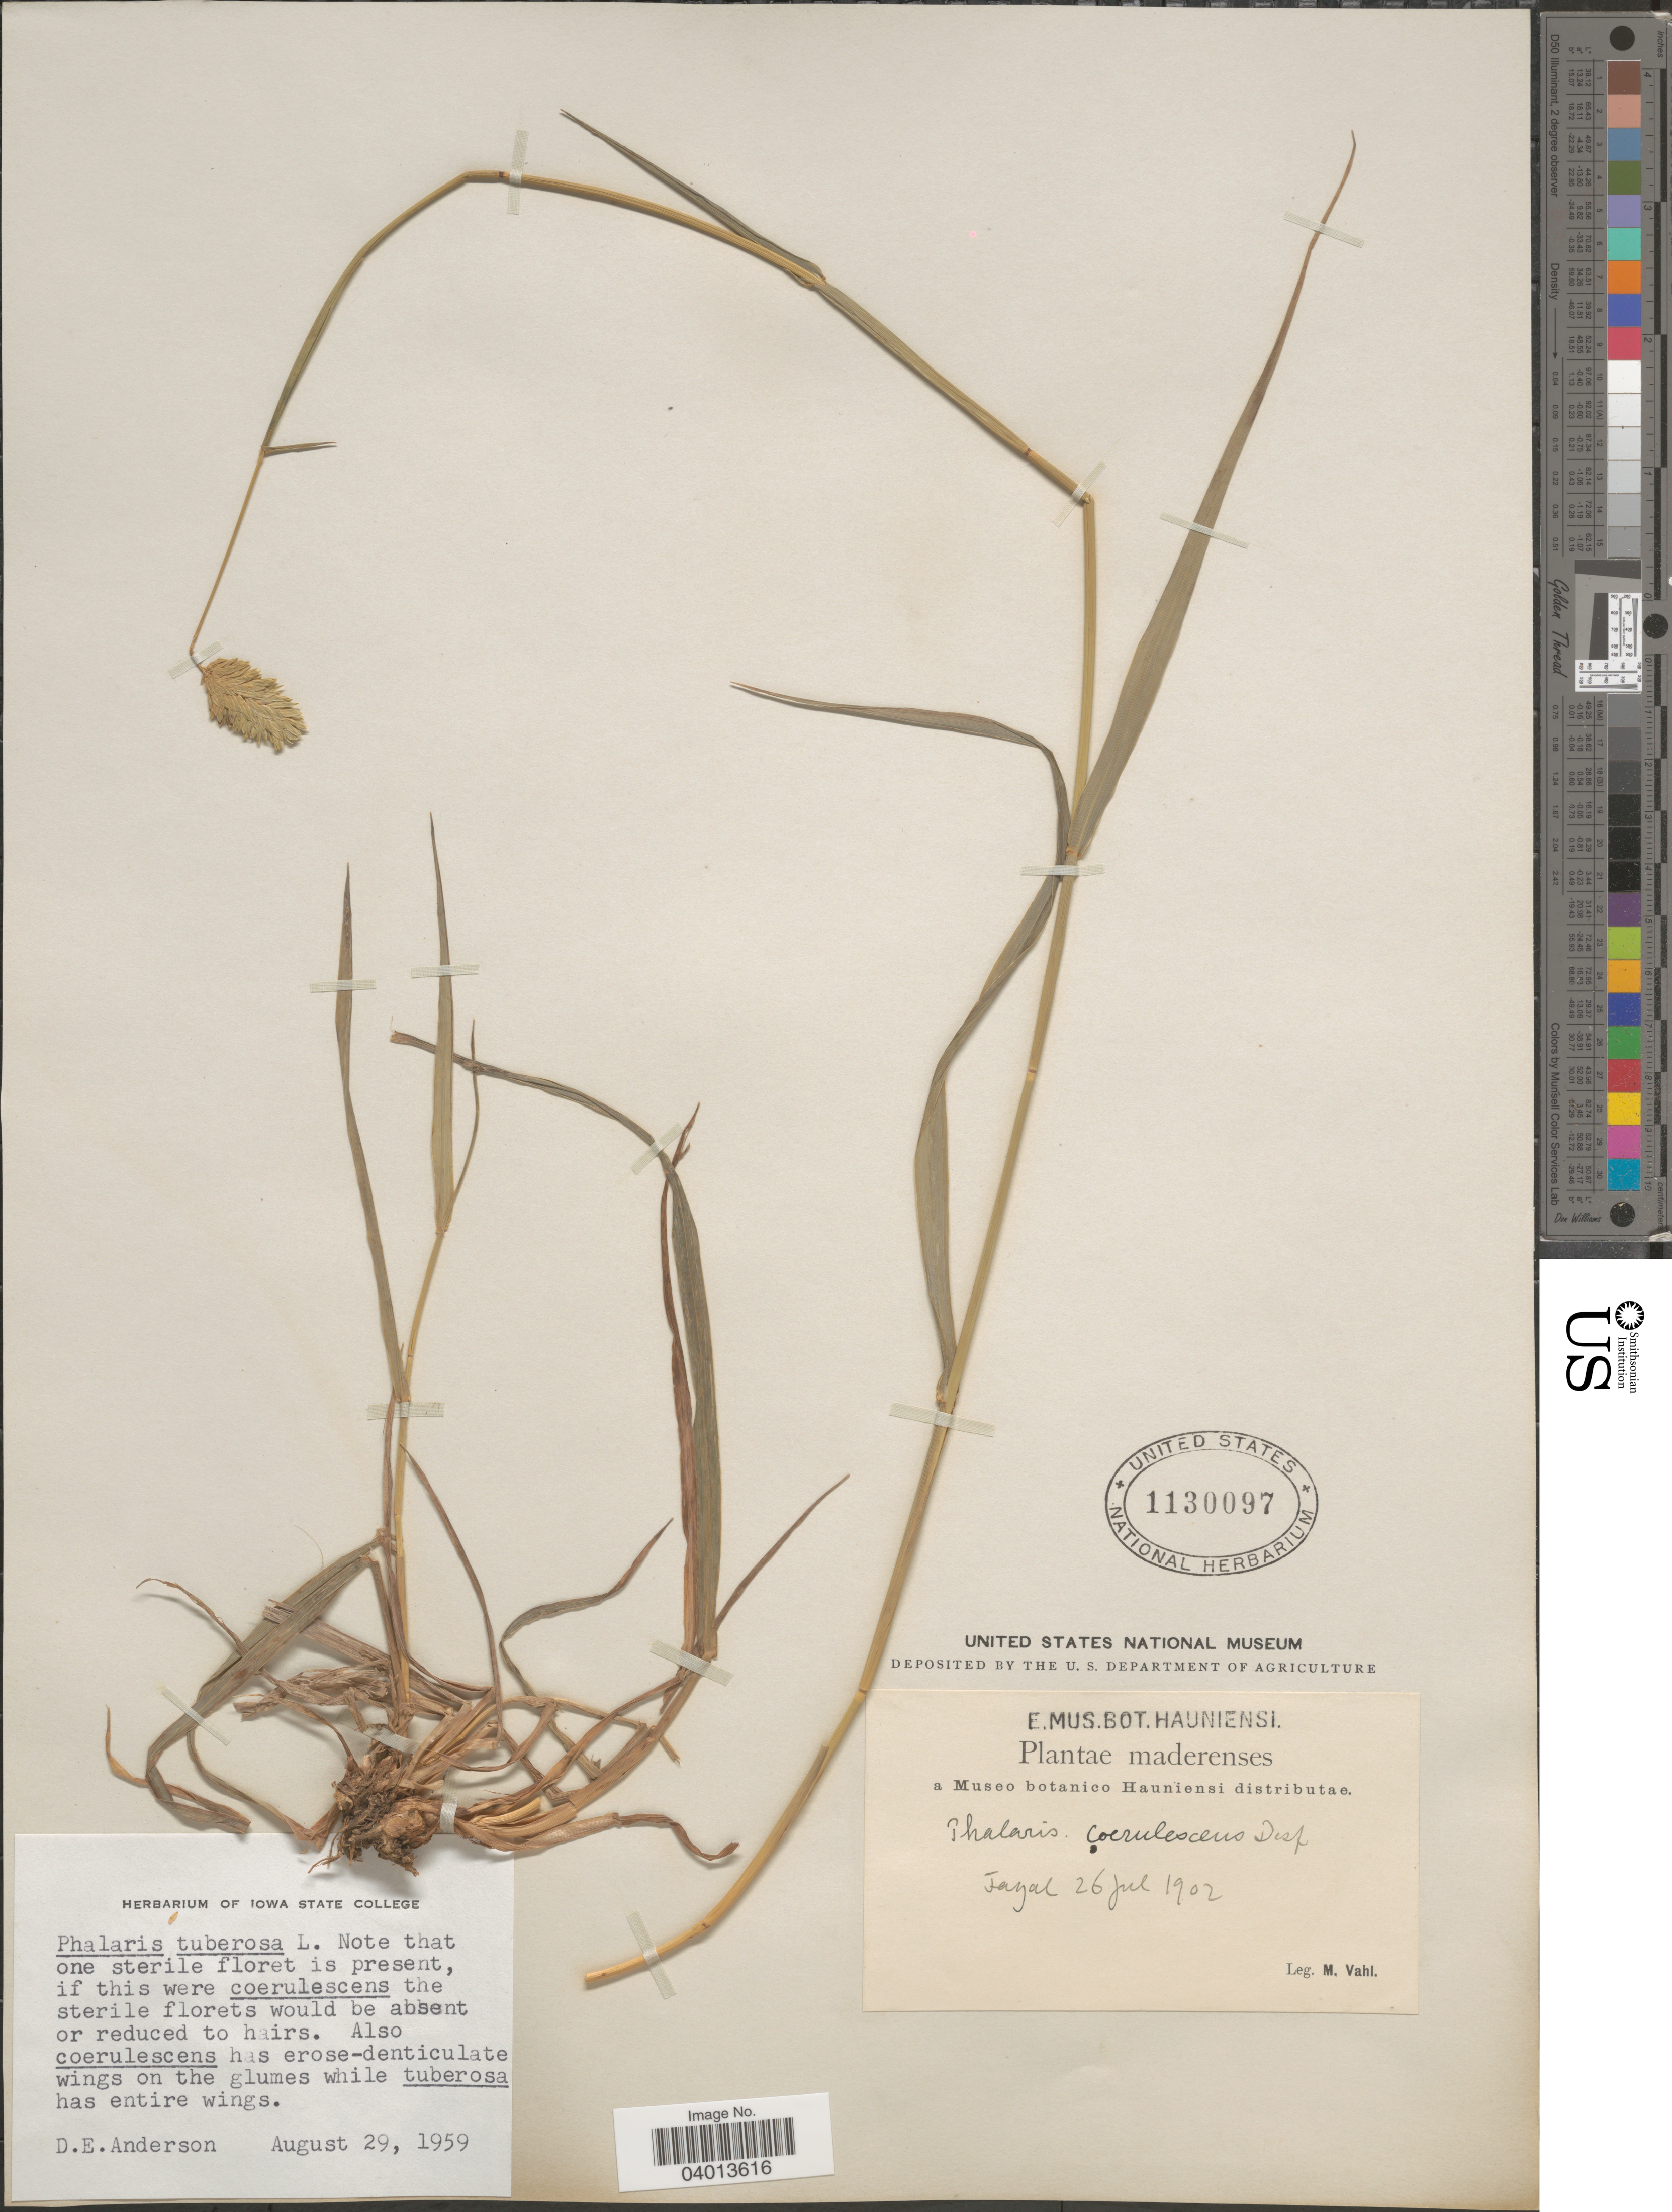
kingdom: Plantae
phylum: Tracheophyta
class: Liliopsida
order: Poales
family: Poaceae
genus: Phalaris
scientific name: Phalaris coerulescens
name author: Desf.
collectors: M. Vahl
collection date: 1902-07-26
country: Portugal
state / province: Madeira (Aut. Reg.)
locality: Madarenses. Fayal.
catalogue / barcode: US 1130097